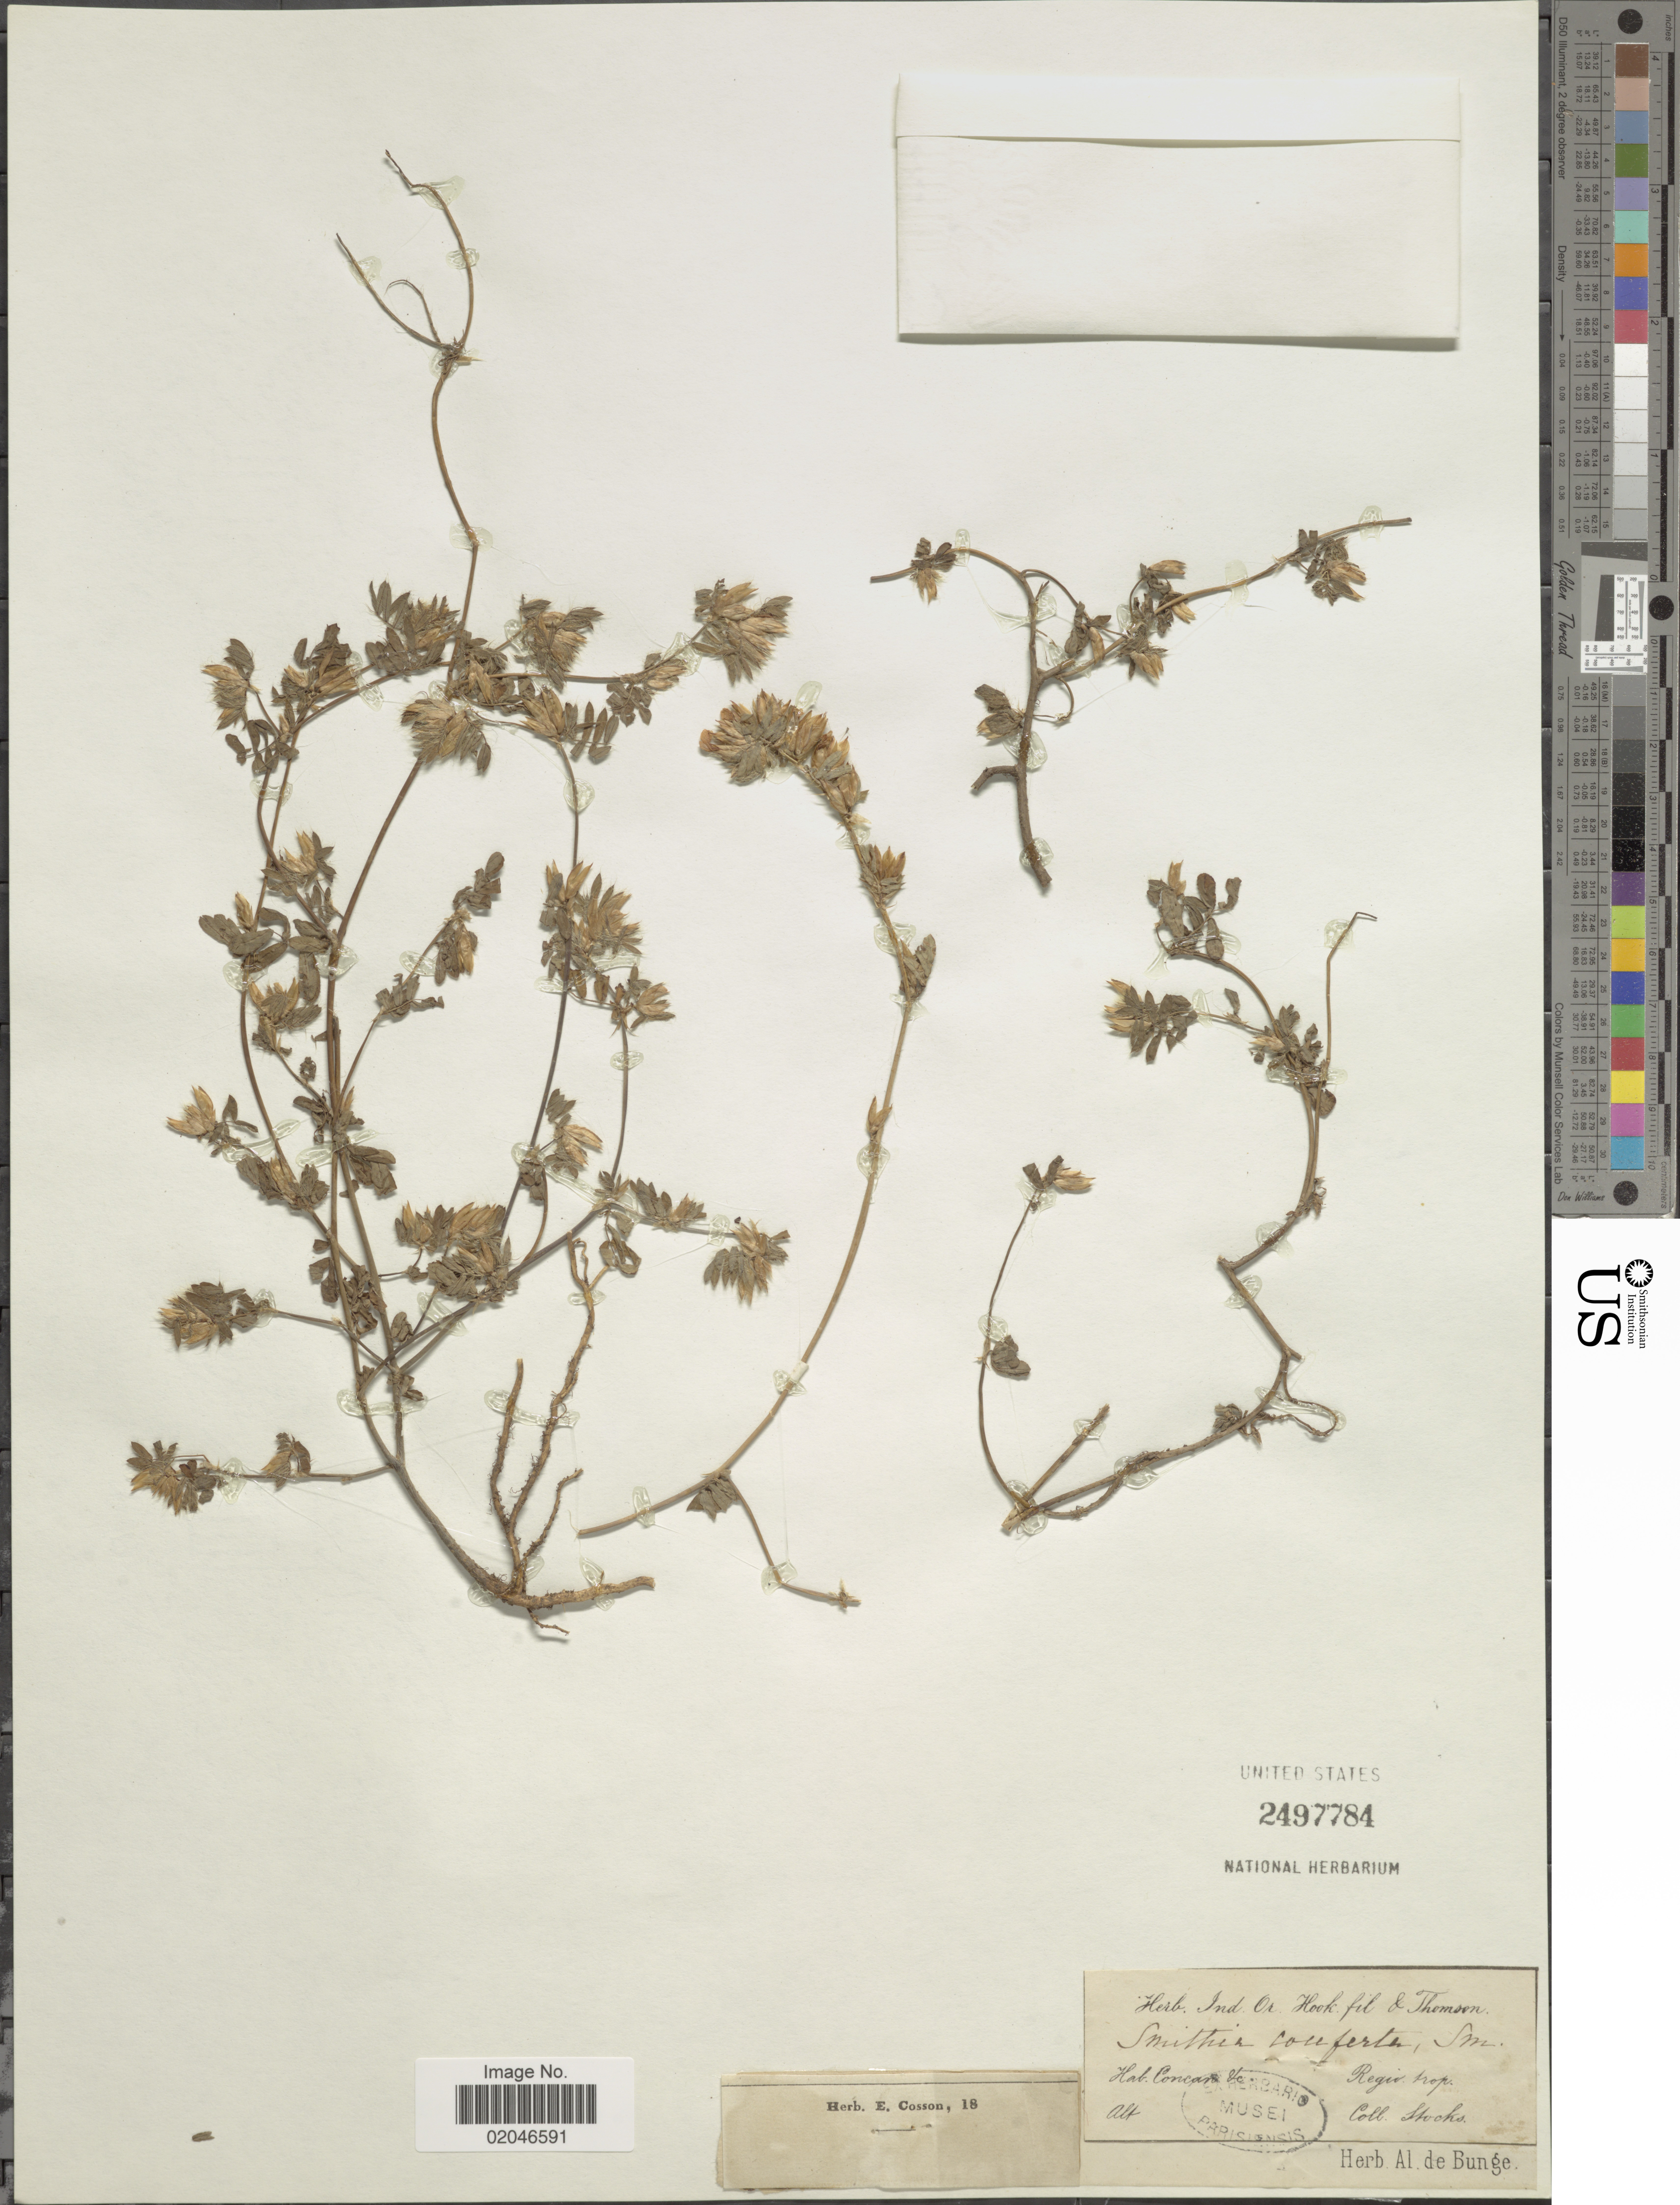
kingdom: Plantae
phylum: Tracheophyta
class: Magnoliopsida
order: Fabales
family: Fabaceae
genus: Smithia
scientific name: Smithia conferta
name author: Sm.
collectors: Stocks, --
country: India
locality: Concan &c, Regio trop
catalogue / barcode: US 2497784